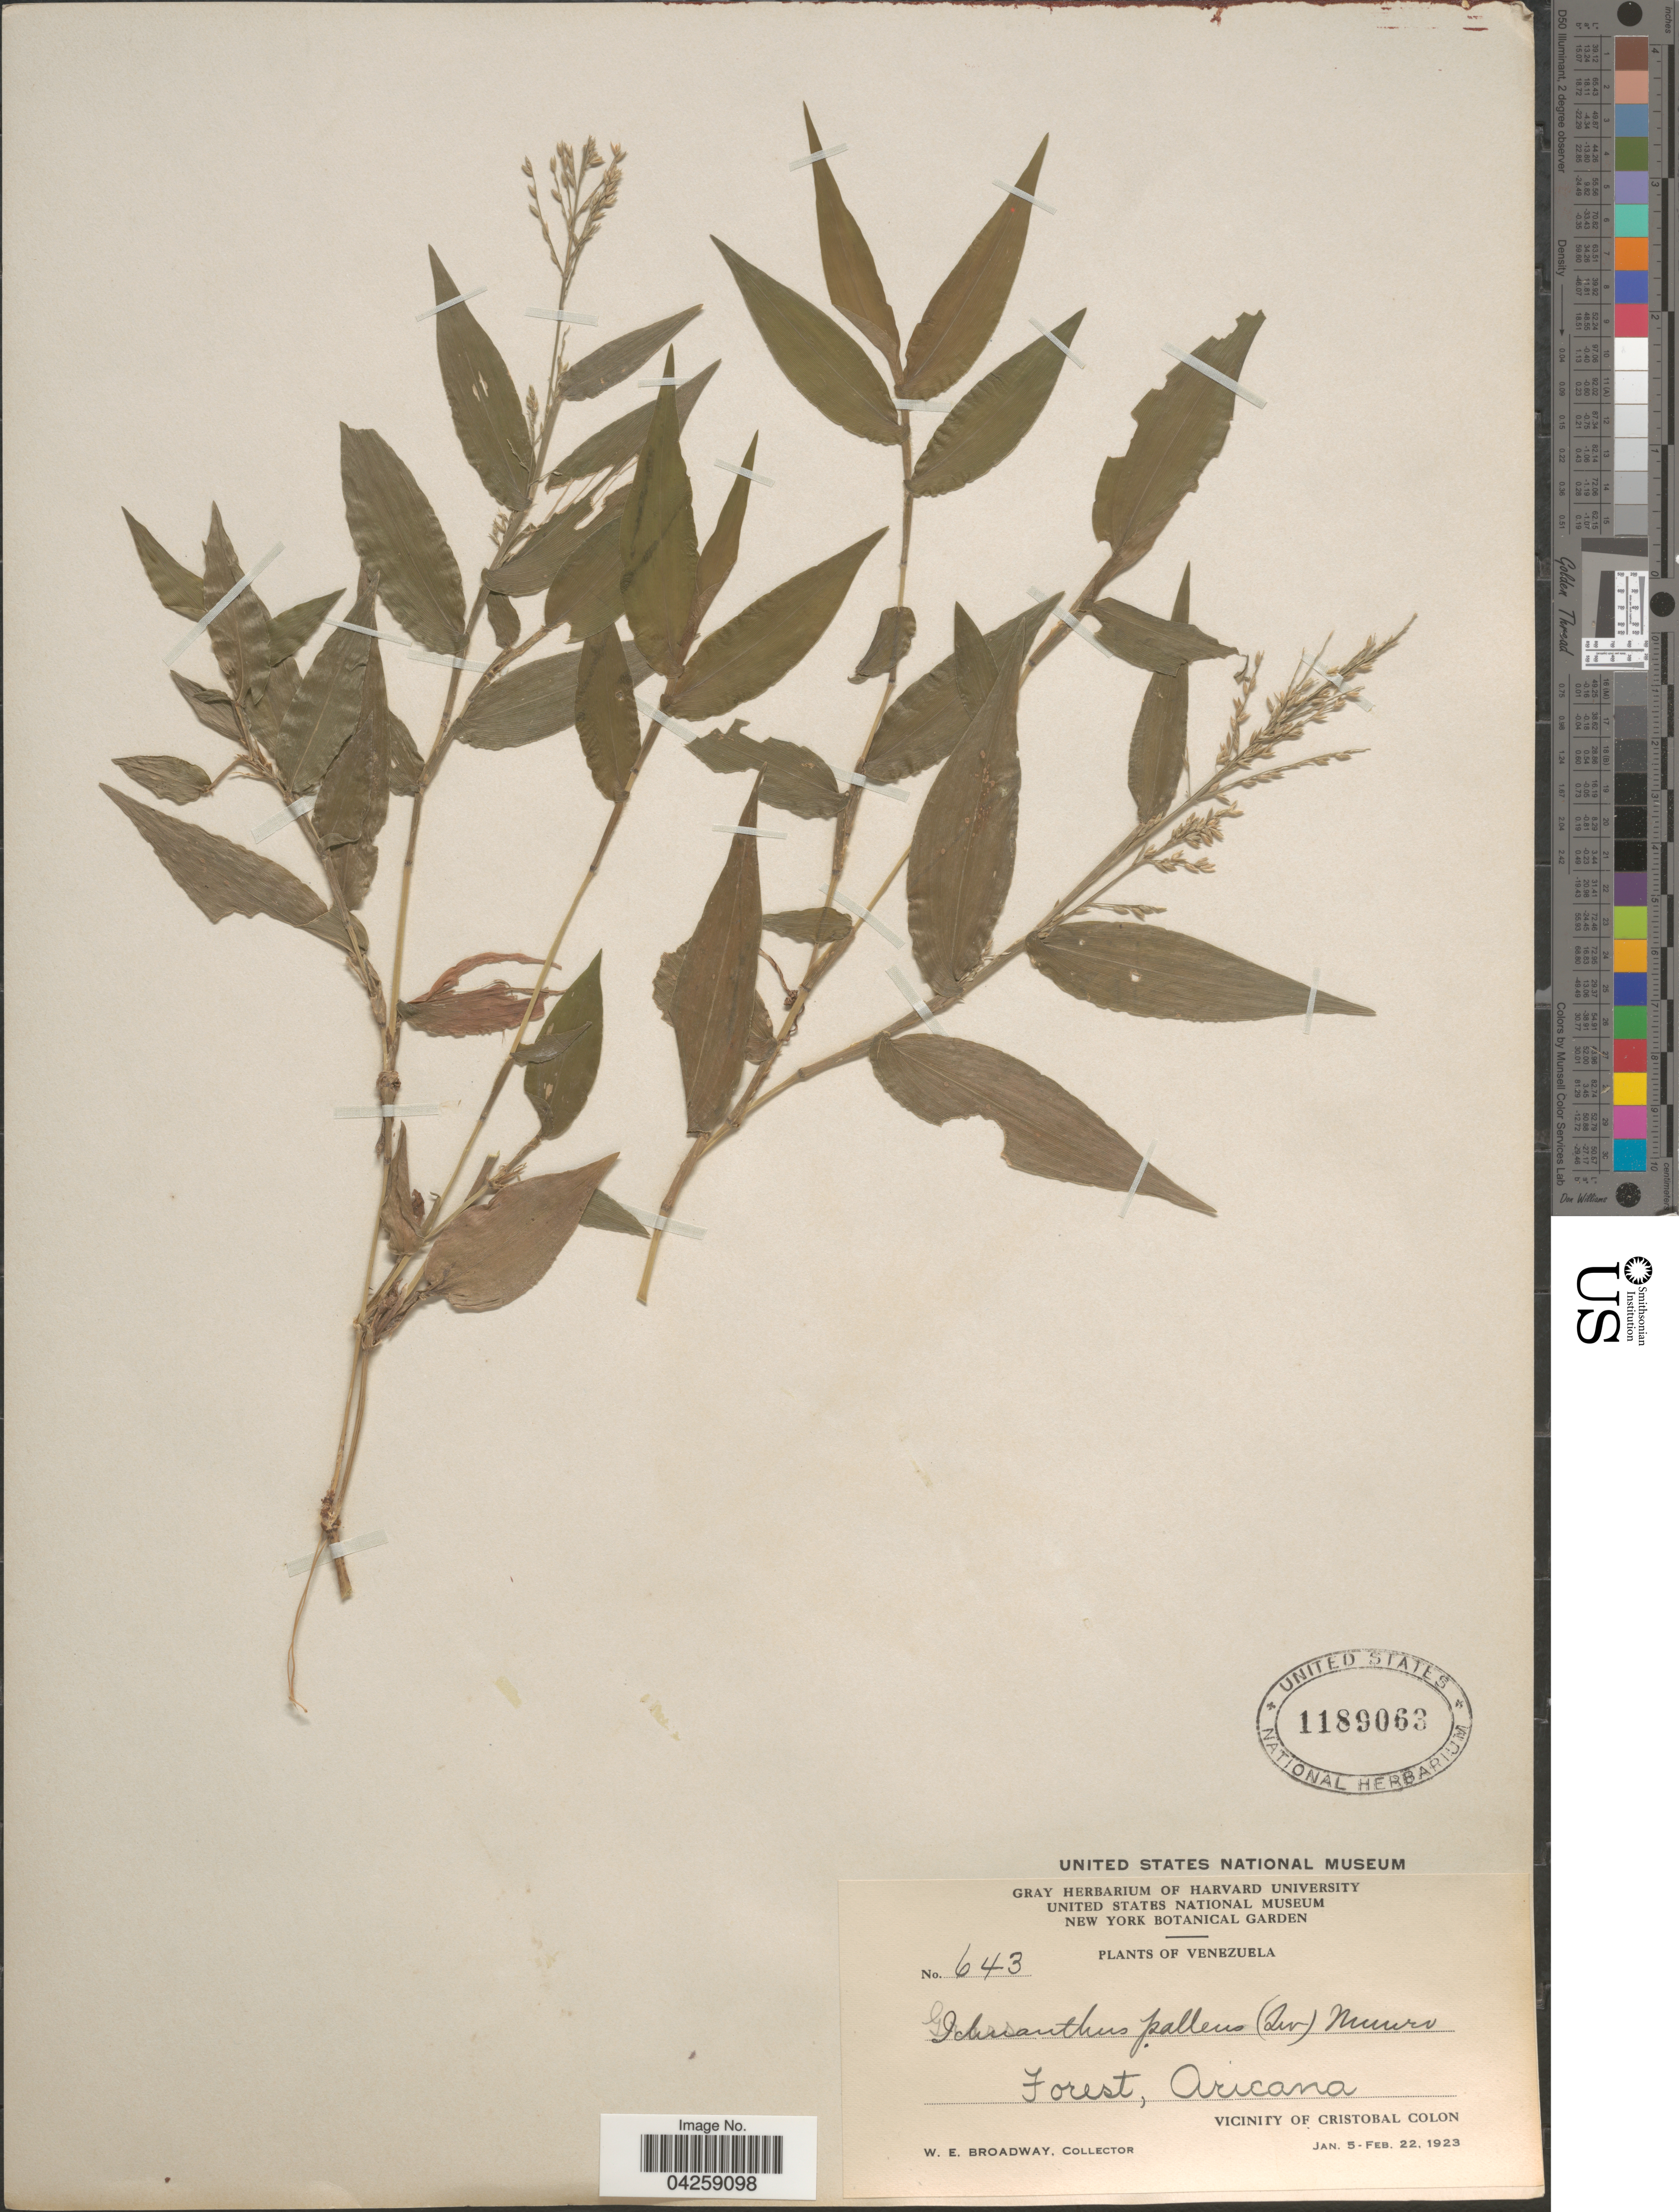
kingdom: Plantae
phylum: Tracheophyta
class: Liliopsida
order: Poales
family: Poaceae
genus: Ichnanthus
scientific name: Ichnanthus pallens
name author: (Sw.) Munro ex Benth.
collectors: W. E. Broadway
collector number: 643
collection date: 1923-01-05/1923-02-22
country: Venezuela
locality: Forest, Aricana. Vicinity of Cristobal Colon.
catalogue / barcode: US 1189063